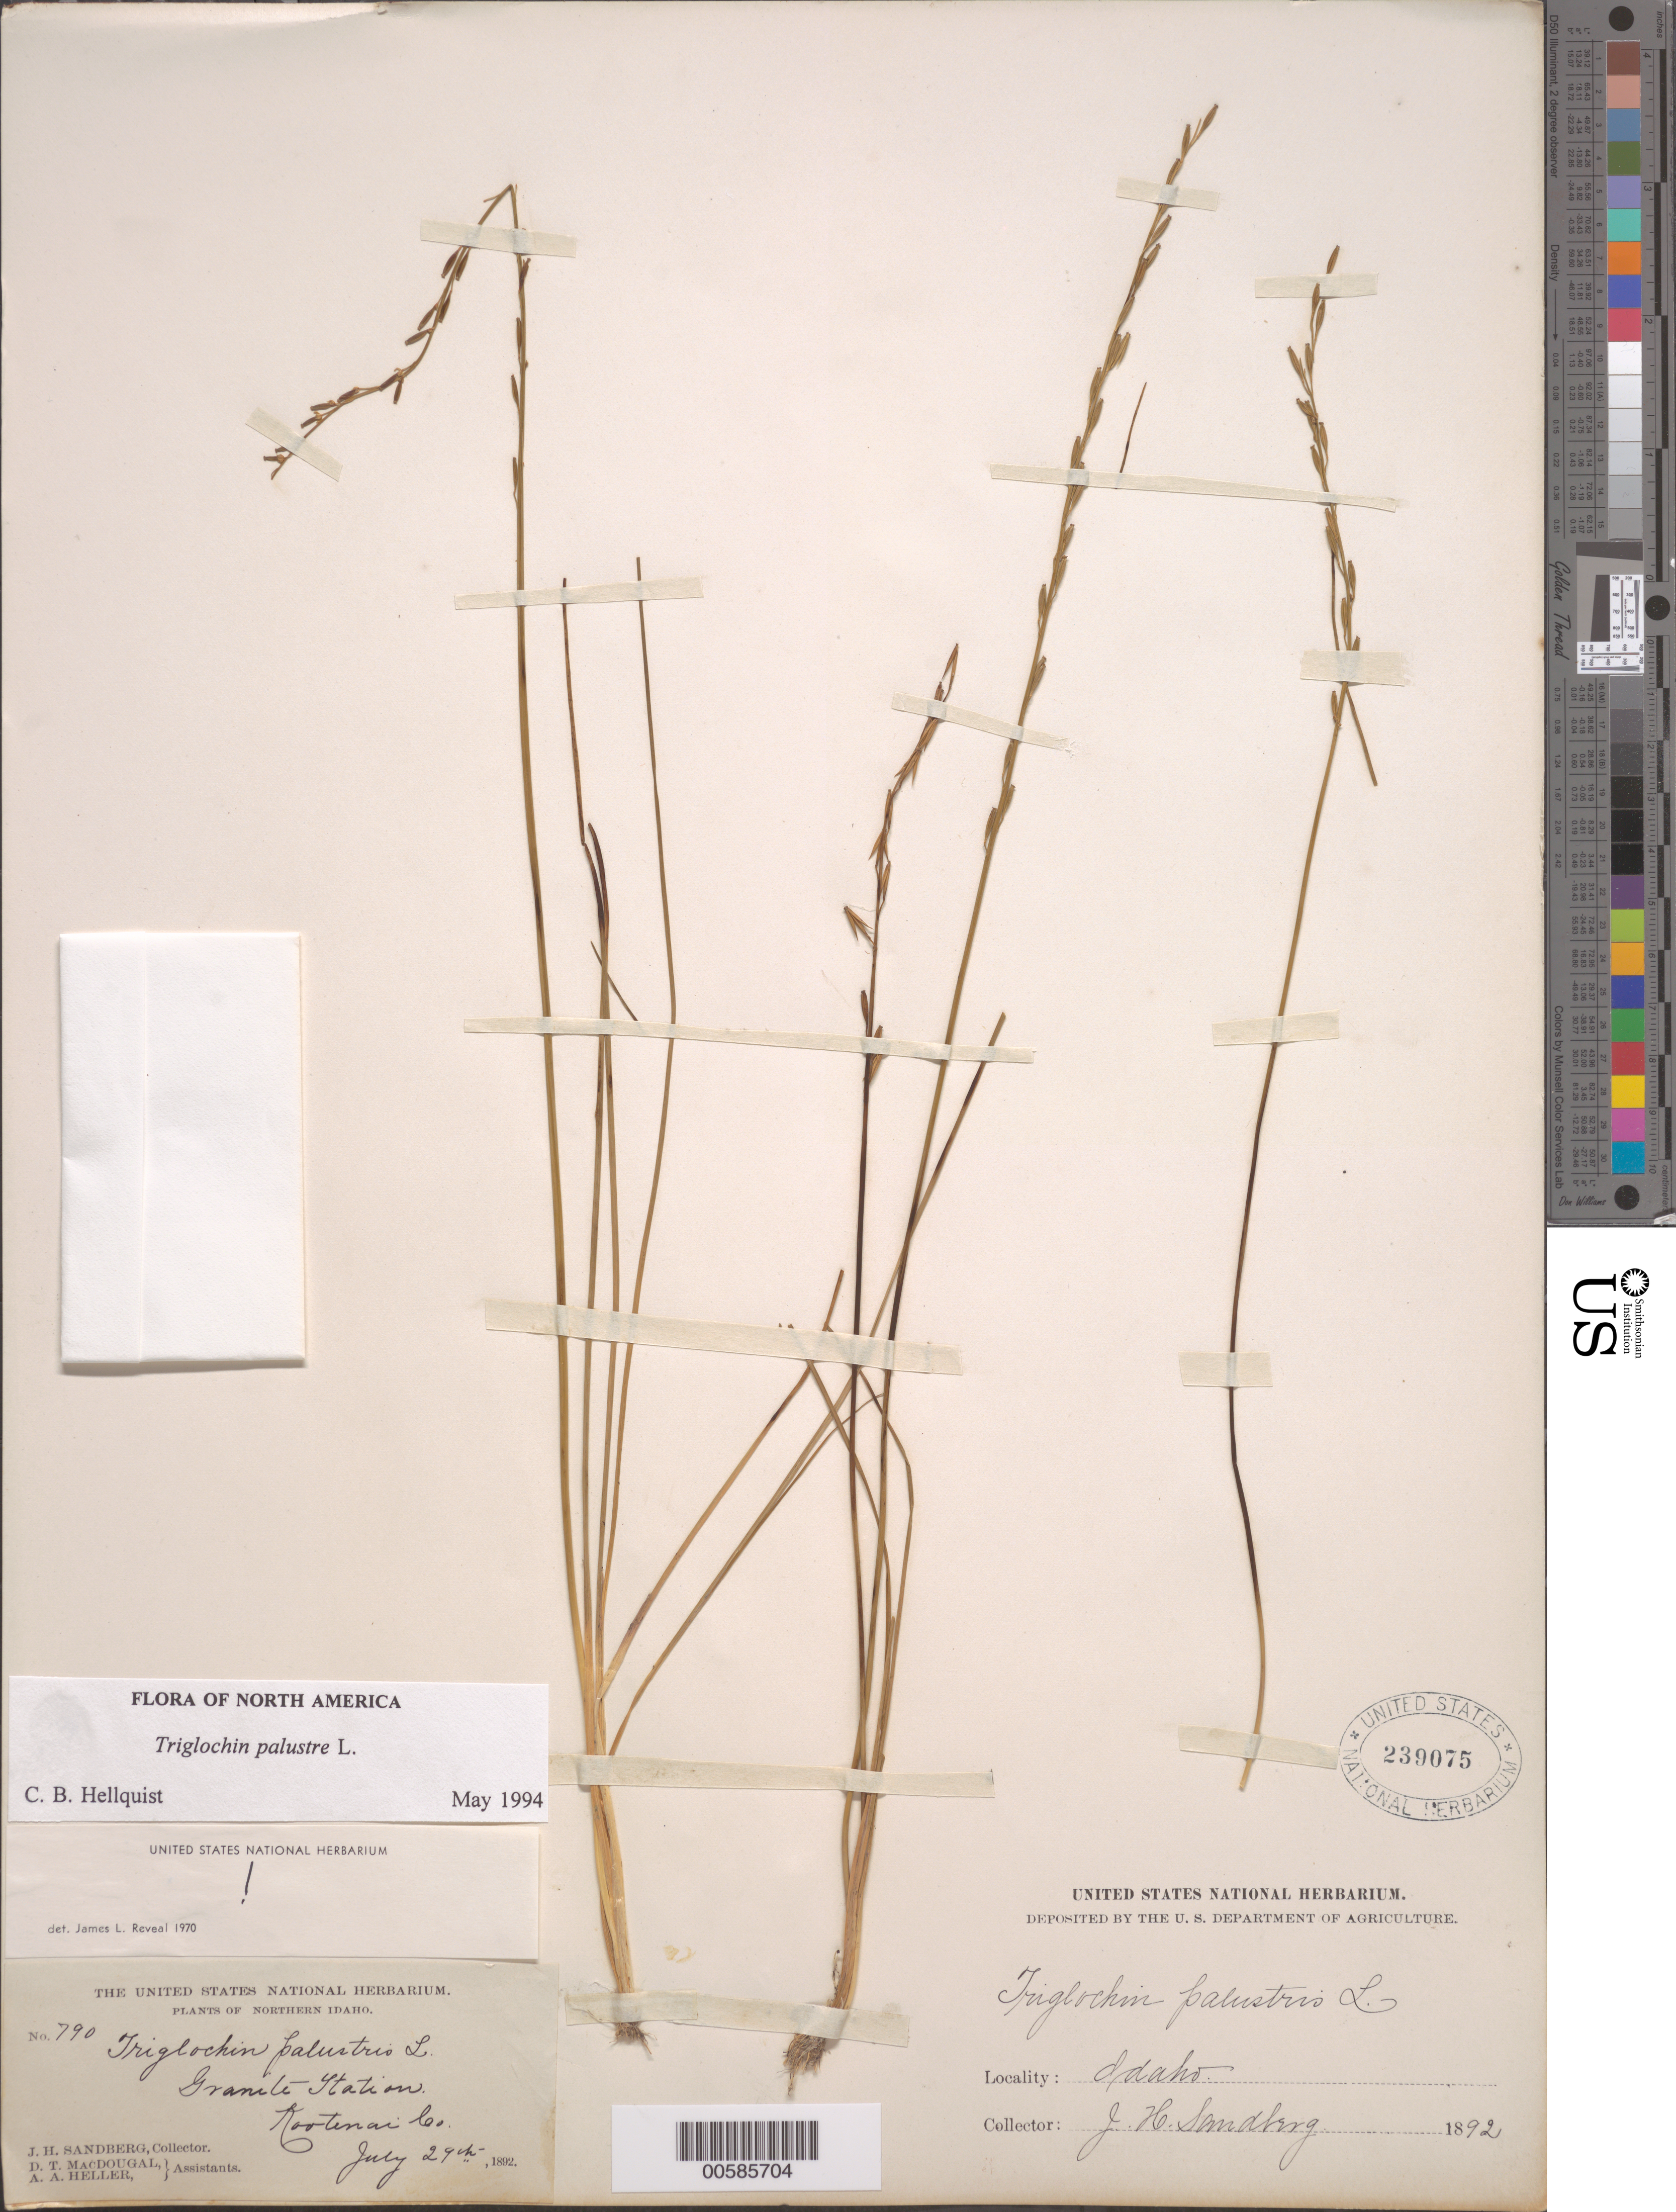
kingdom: Plantae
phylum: Tracheophyta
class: Liliopsida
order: Alismatales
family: Juncaginaceae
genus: Triglochin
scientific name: Triglochin palustris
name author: L.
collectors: J. H. Sandberg, D. T. MacDougal & A. A. Heller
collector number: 790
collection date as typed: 29 Jul 1892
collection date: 1892-07-29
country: United States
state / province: Idaho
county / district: Kootenai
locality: Granit Station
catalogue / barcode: US 239075